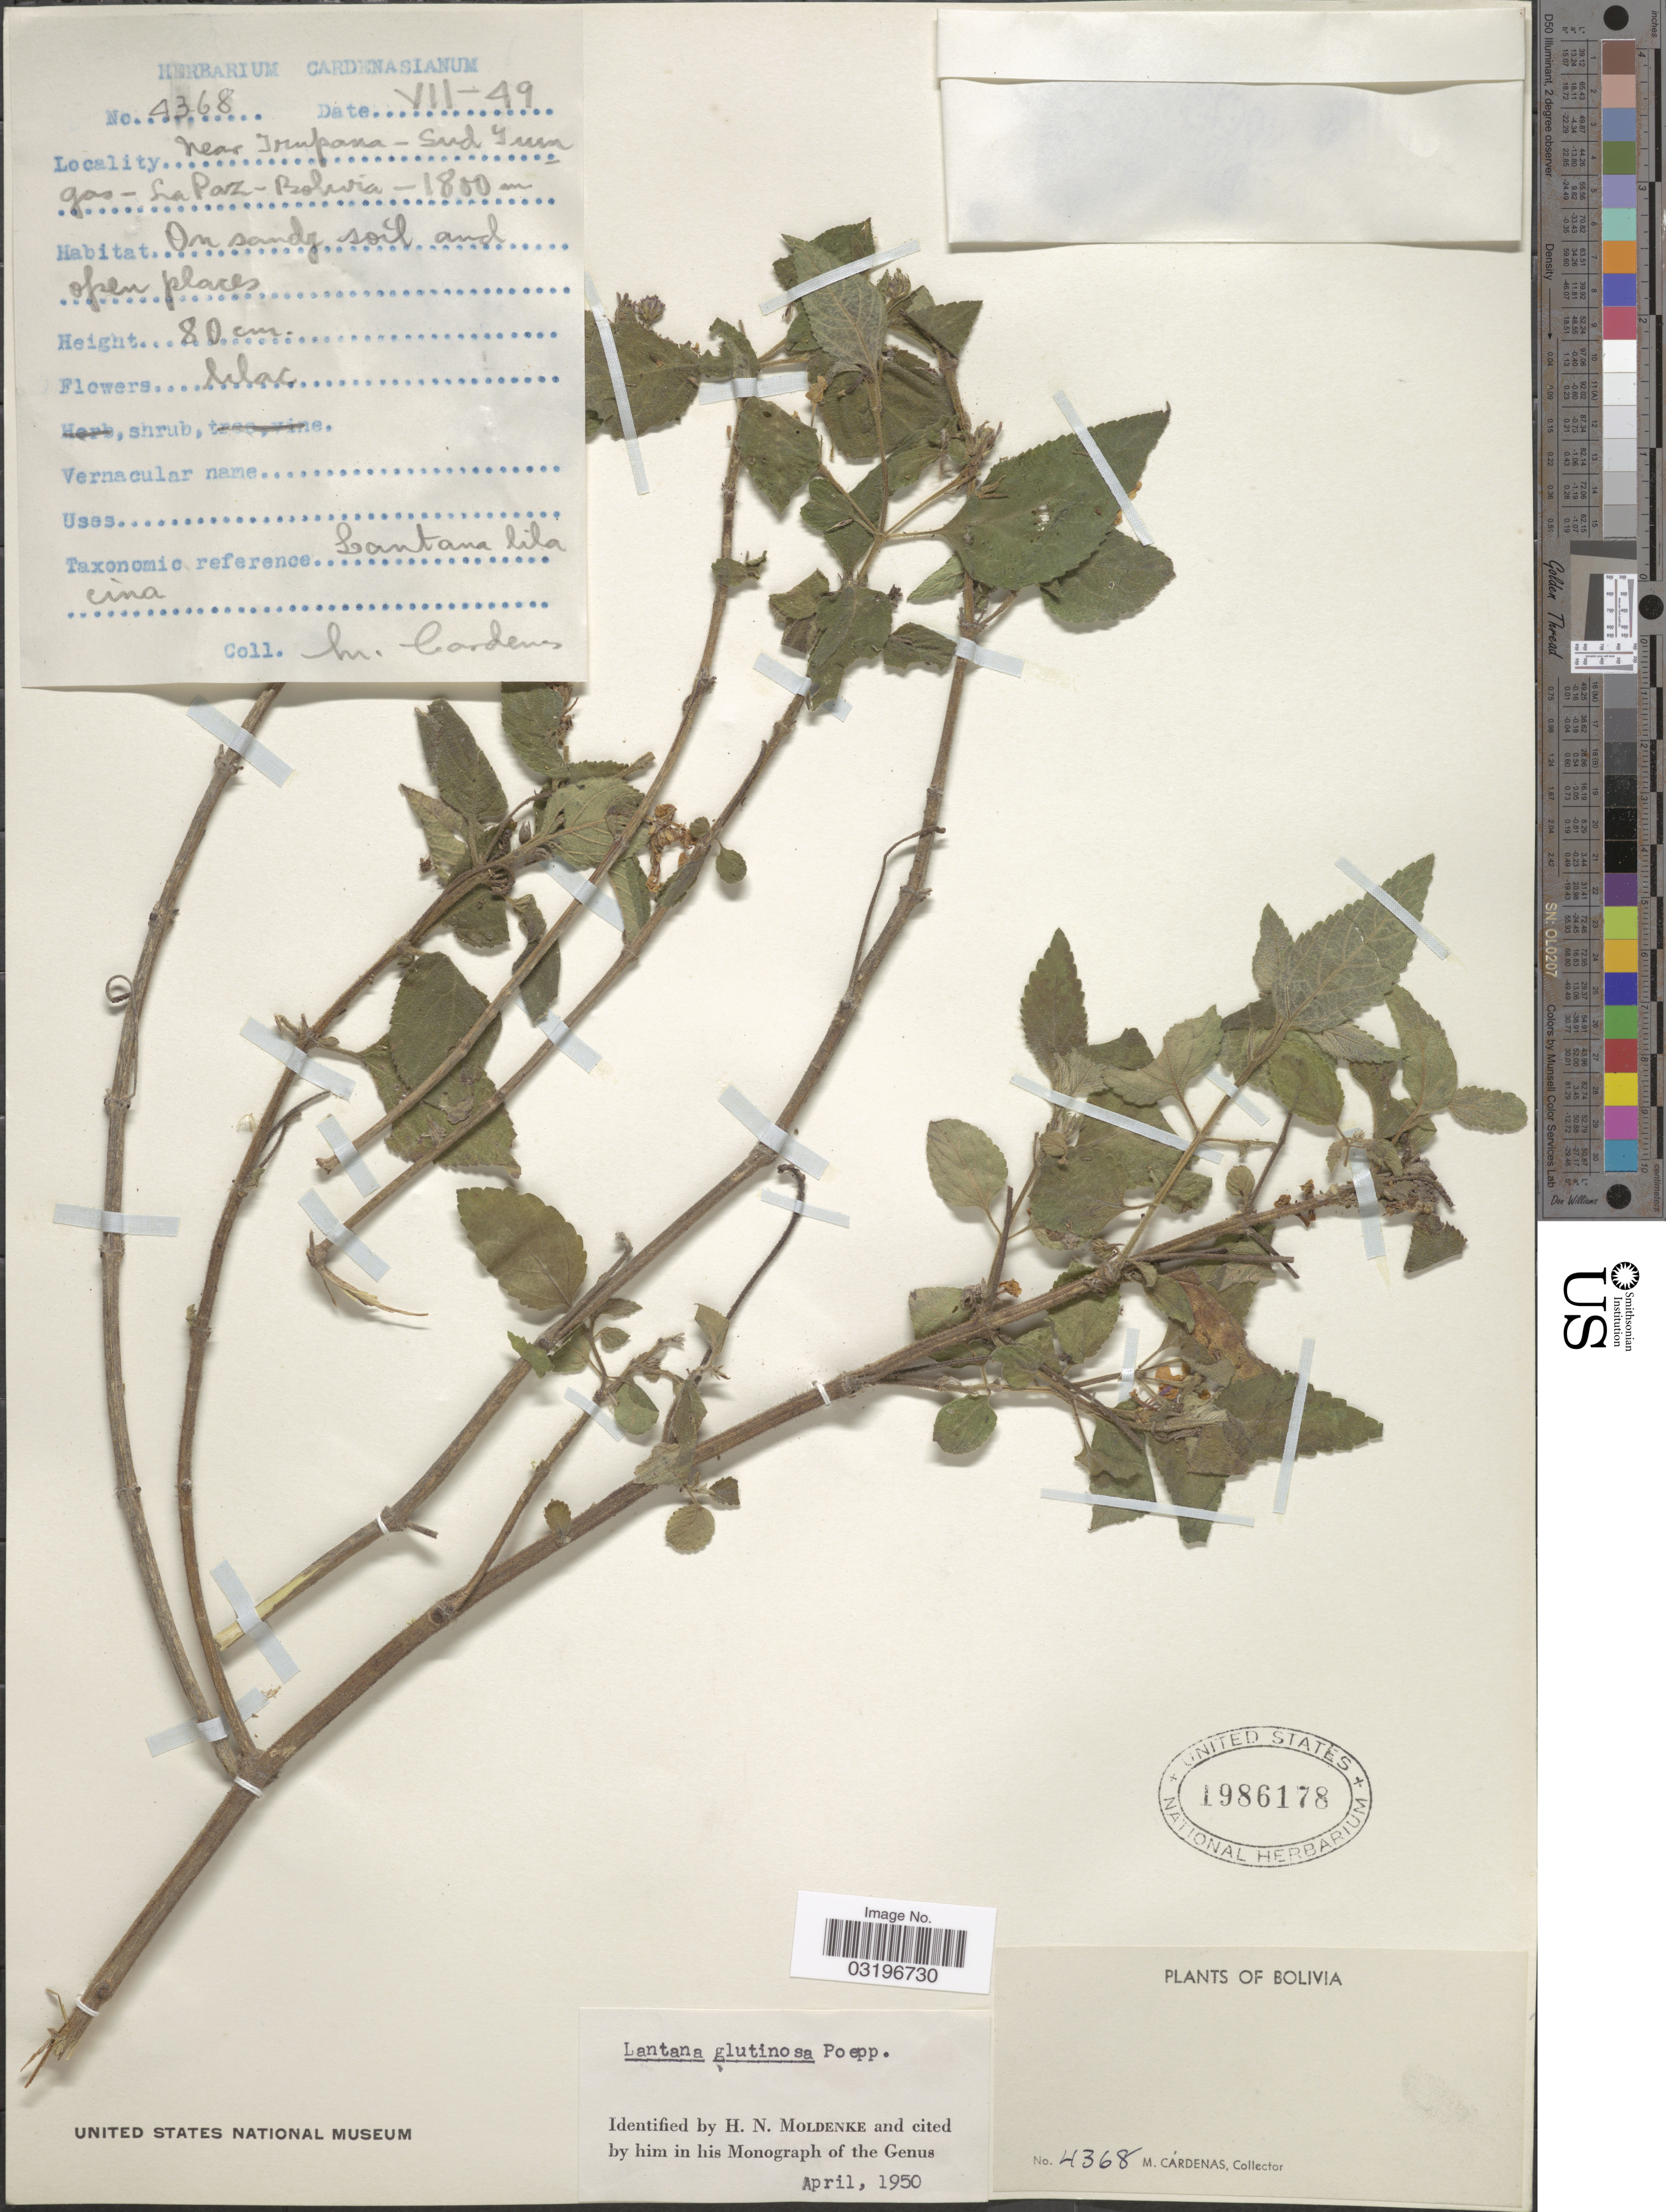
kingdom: Plantae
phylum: Tracheophyta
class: Magnoliopsida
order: Lamiales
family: Verbenaceae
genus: Lantana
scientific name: Lantana glutinosa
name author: Poepp.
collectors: M. Cárdenas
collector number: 4368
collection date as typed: Transcribed d/m/y: /7/49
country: Bolivia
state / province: La Paz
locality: Near Irupana- Sud Yungas.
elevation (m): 1800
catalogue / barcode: US 1986178